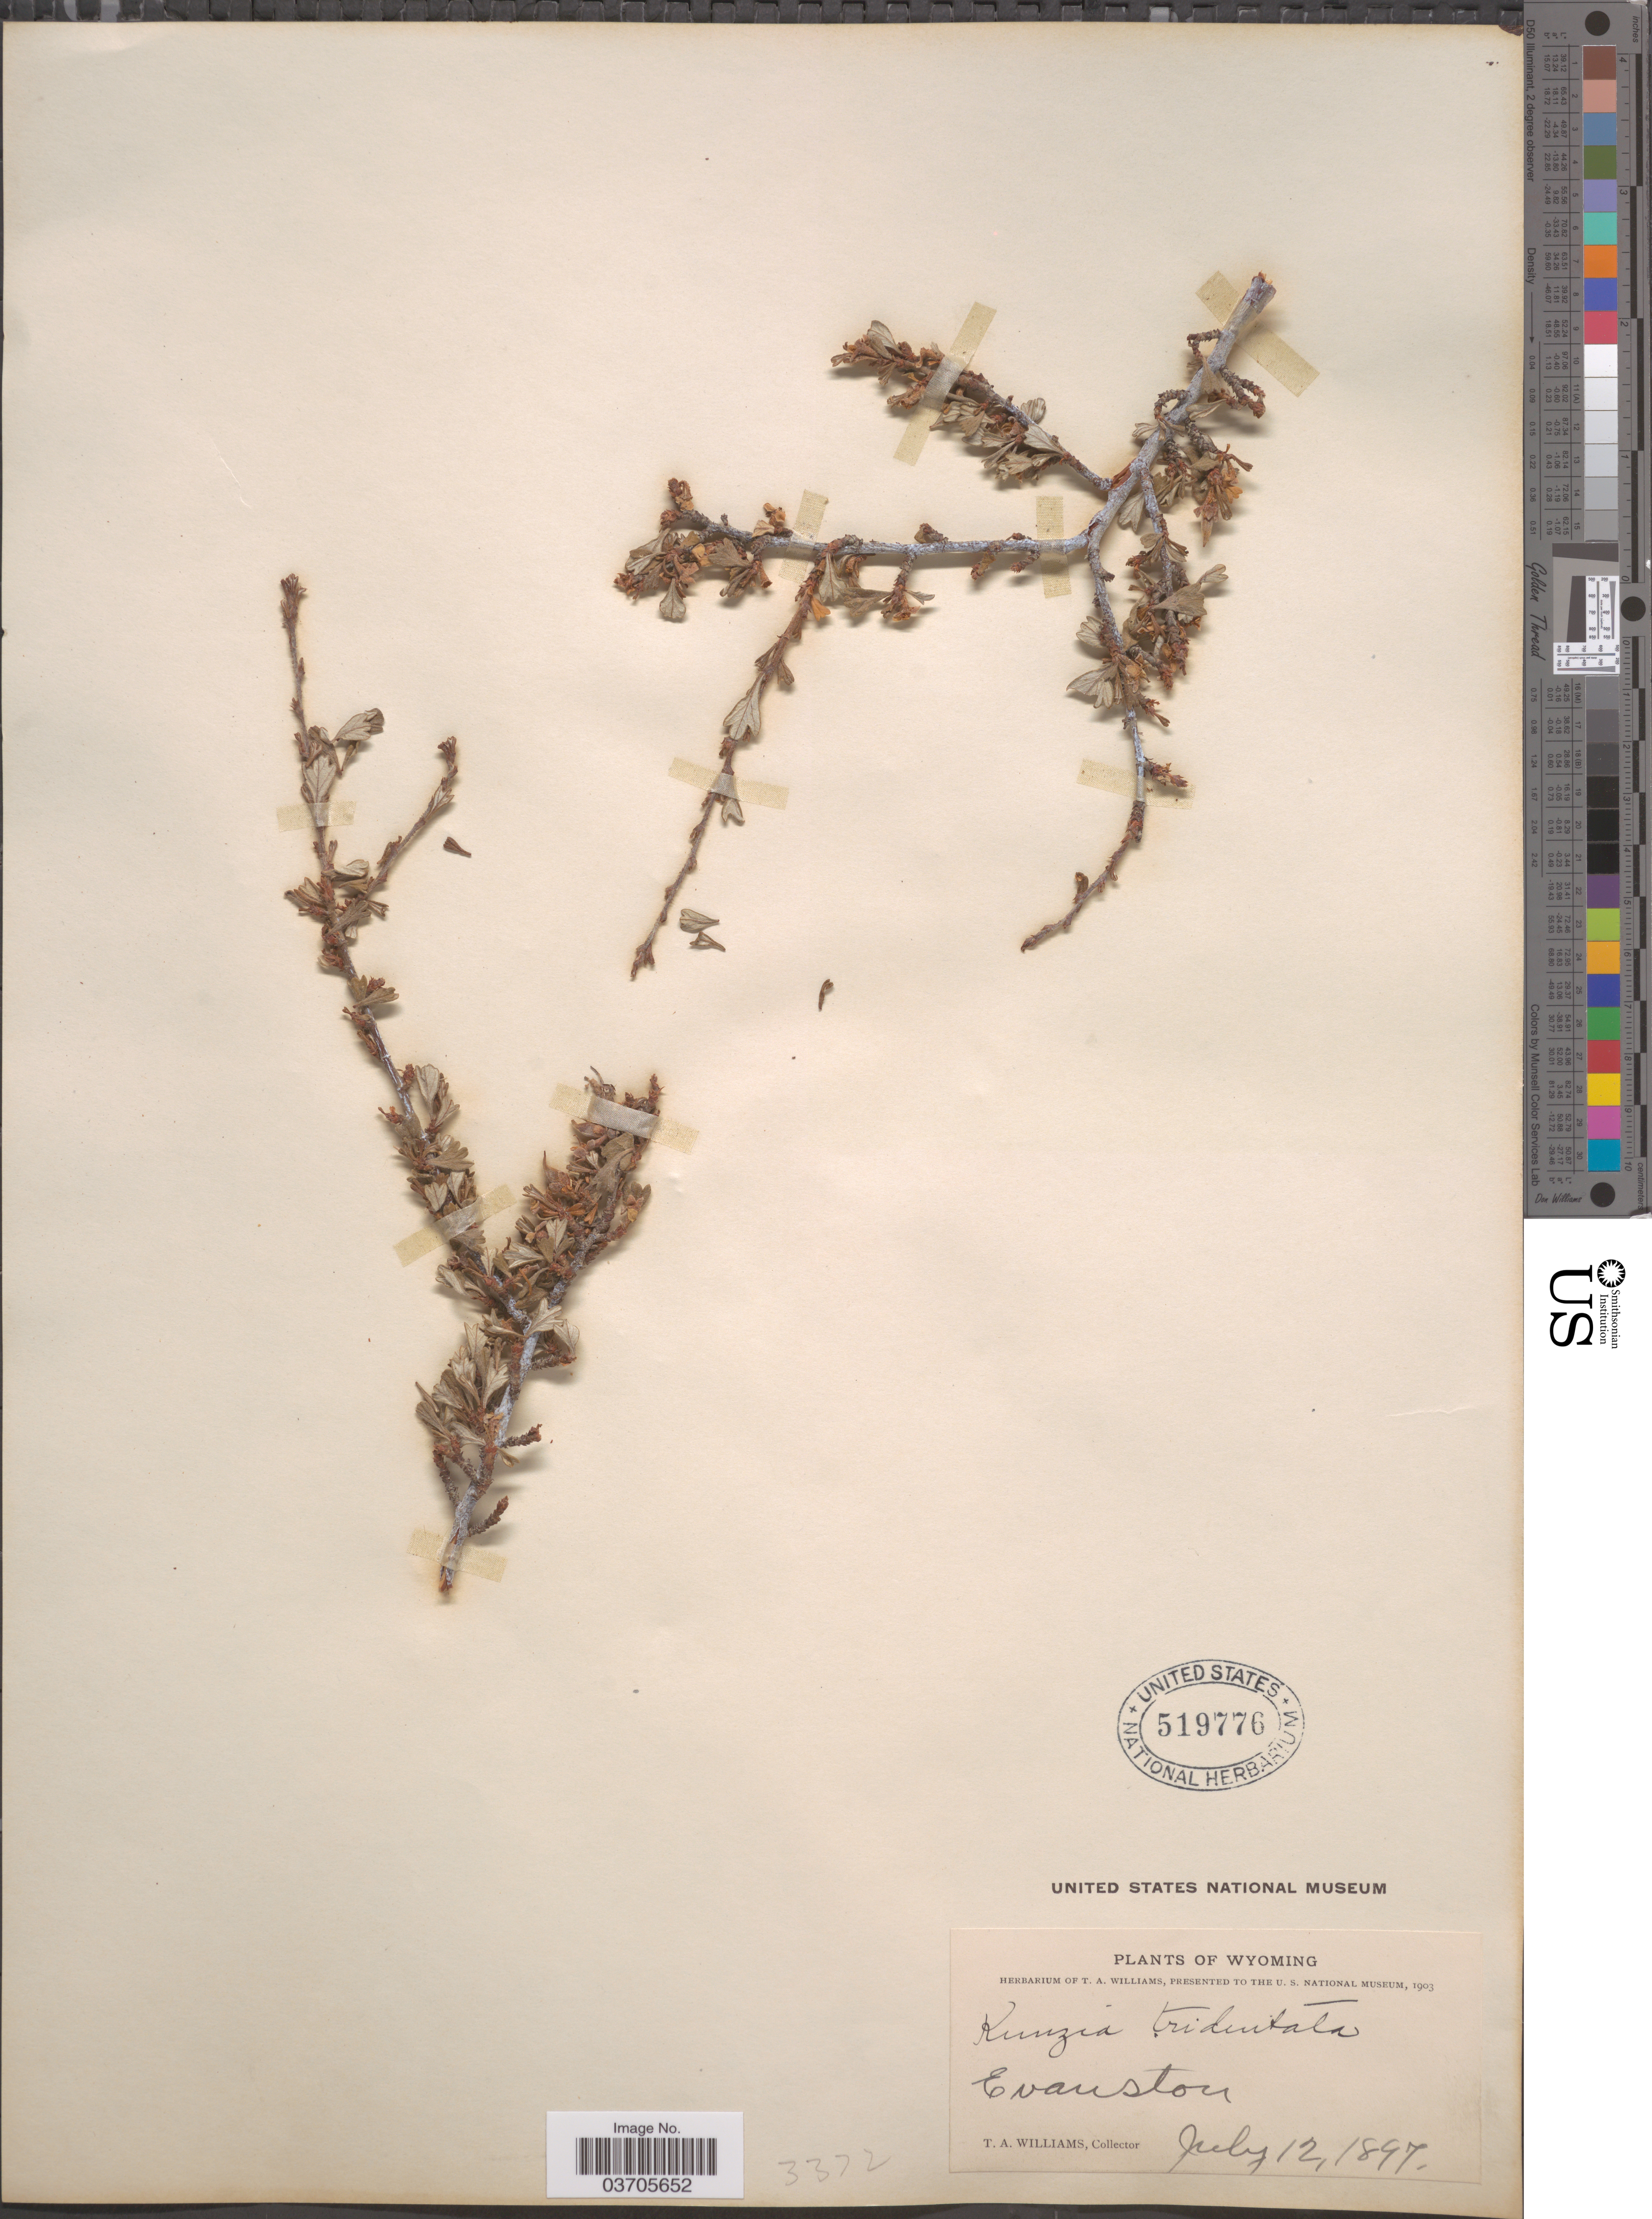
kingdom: Plantae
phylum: Tracheophyta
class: Magnoliopsida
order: Rosales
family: Rosaceae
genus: Purshia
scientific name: Purshia tridentata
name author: (Pursh) DC.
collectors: T. Williams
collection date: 1897-07-12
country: United States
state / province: Wyoming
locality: Evanston.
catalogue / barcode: US 519776